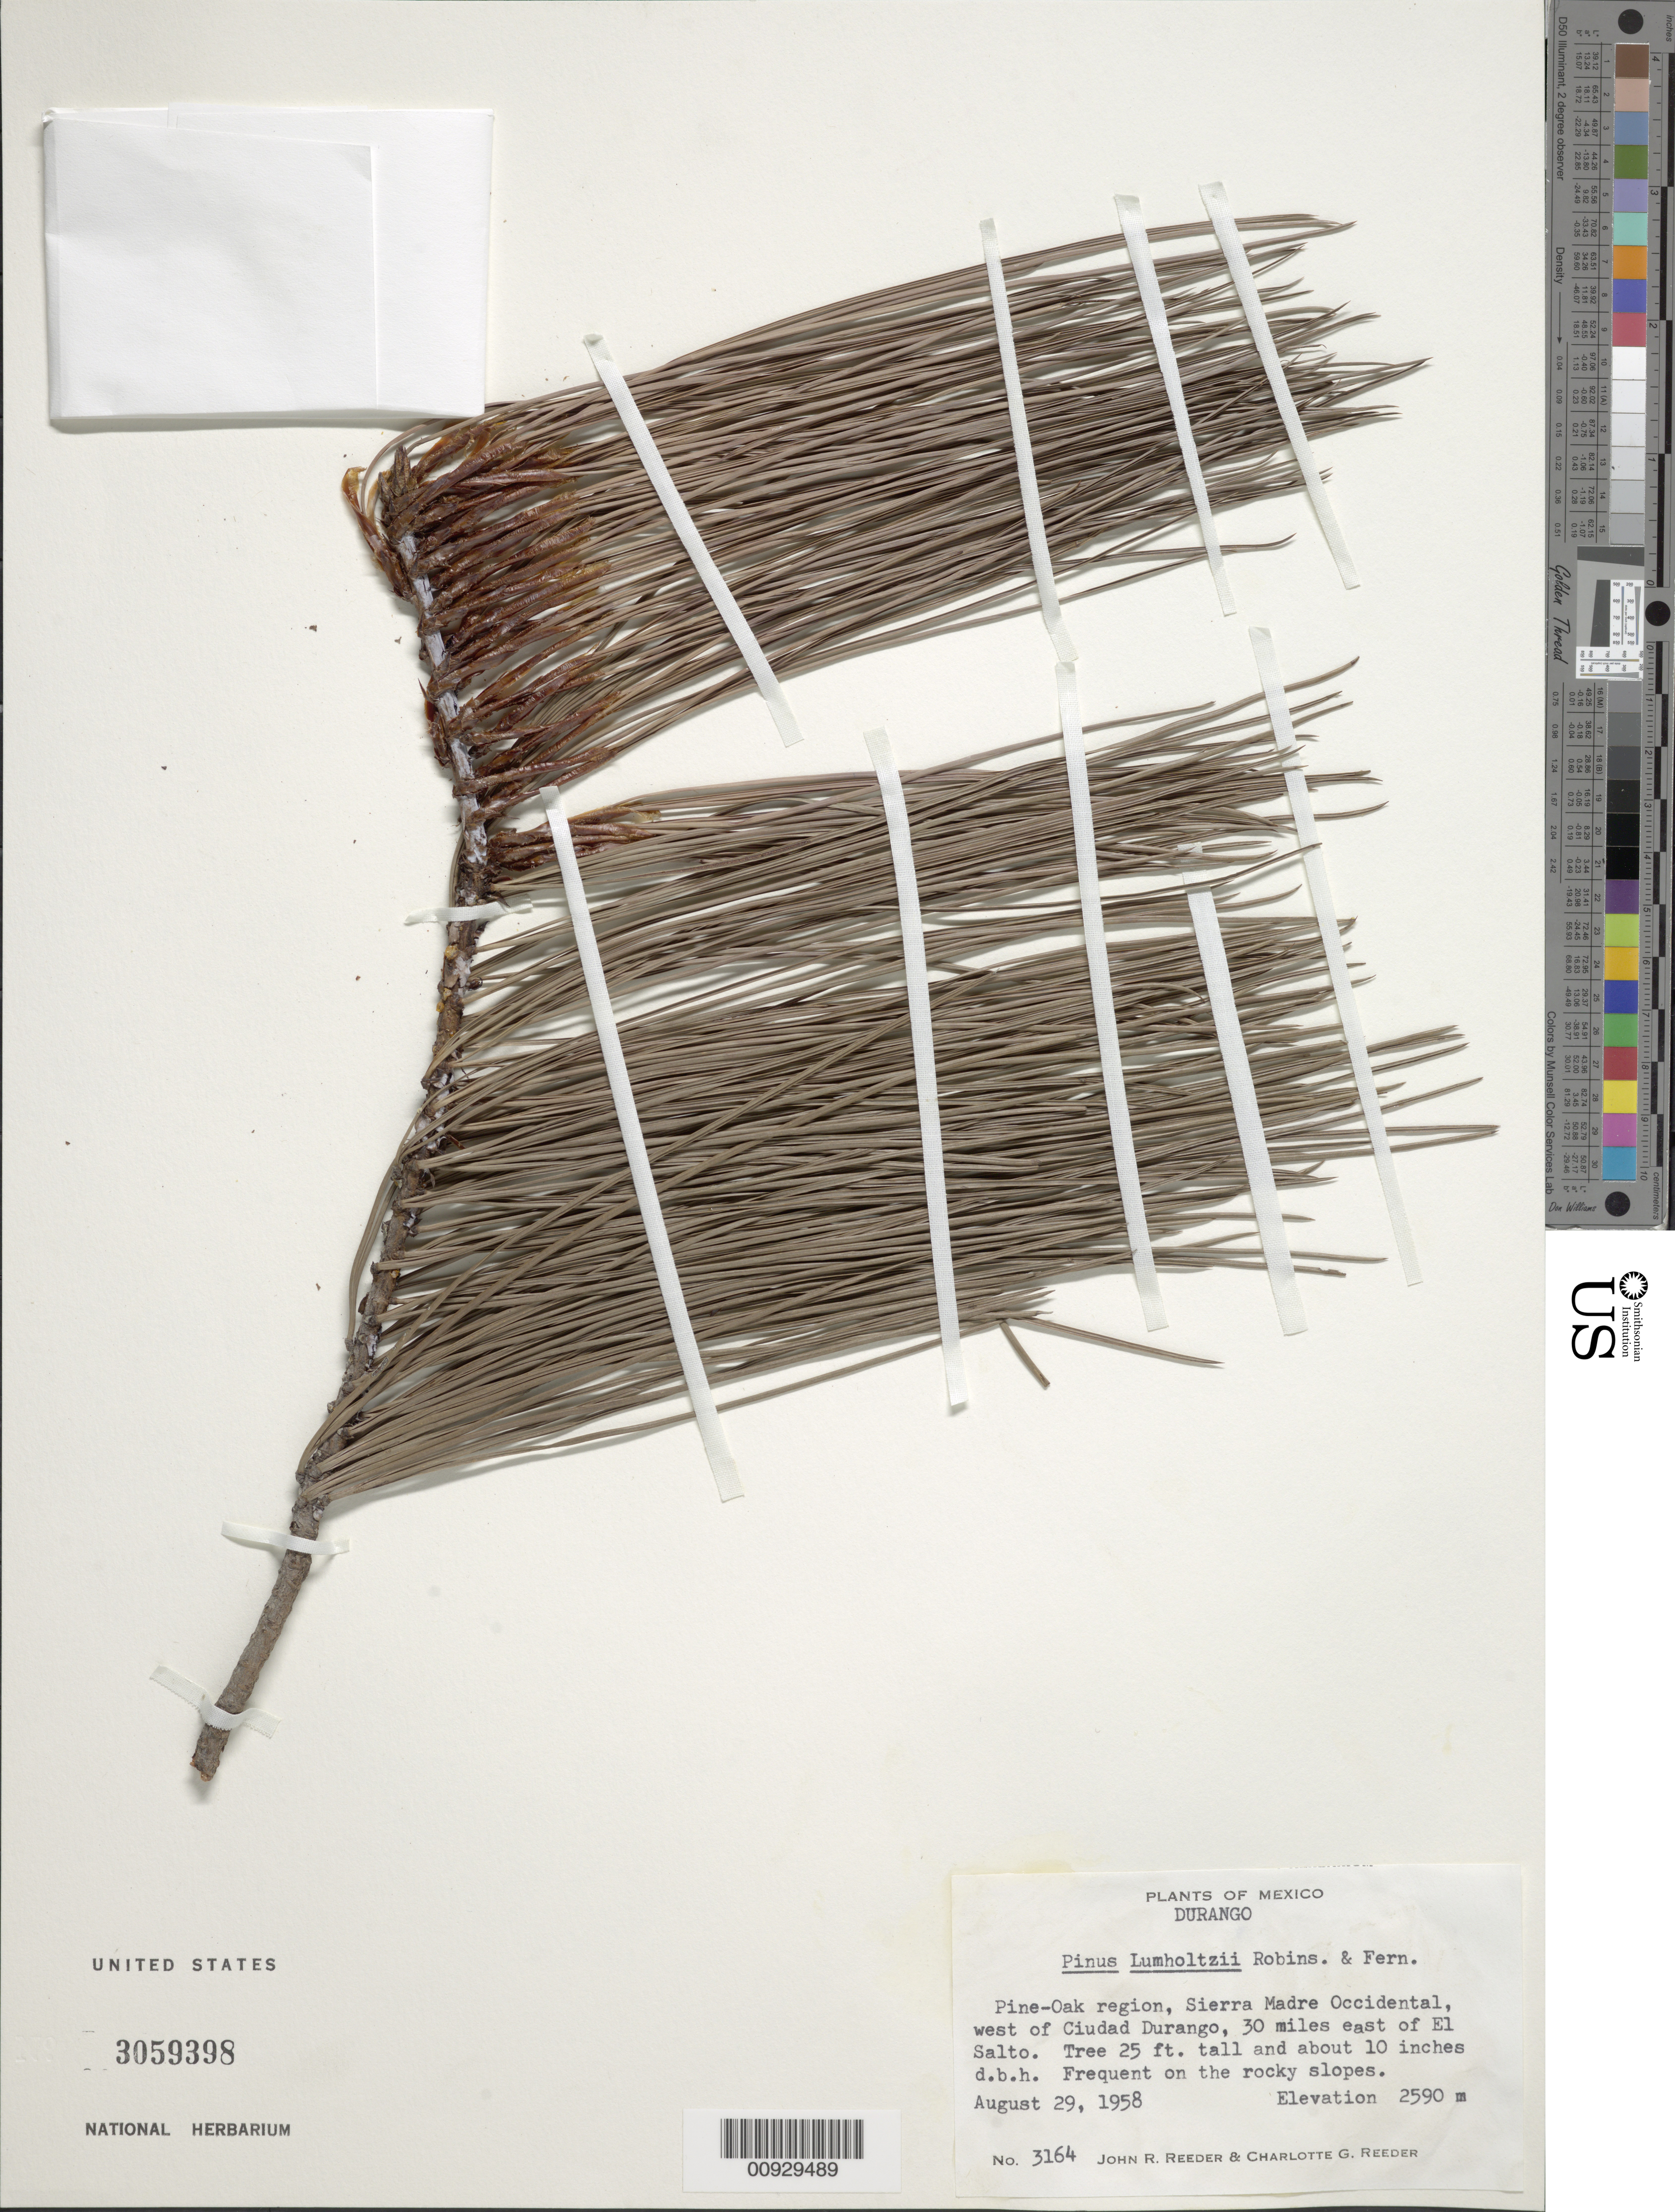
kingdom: Plantae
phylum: Tracheophyta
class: Pinopsida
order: Pinales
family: Pinaceae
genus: Pinus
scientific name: Pinus lumholtzii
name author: B.L. Rob. & Fernald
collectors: J. R. Reeder & C. G. Reeder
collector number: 3164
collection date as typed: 29 Aug 1958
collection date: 1958-08-29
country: Mexico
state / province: Durango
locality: Sierra Madre Occidental, west of Ciudad Durango, 30 miles east of El Salto.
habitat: Pine-Oak reagion. Frequent on the rocky slopes.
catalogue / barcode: US 3059398